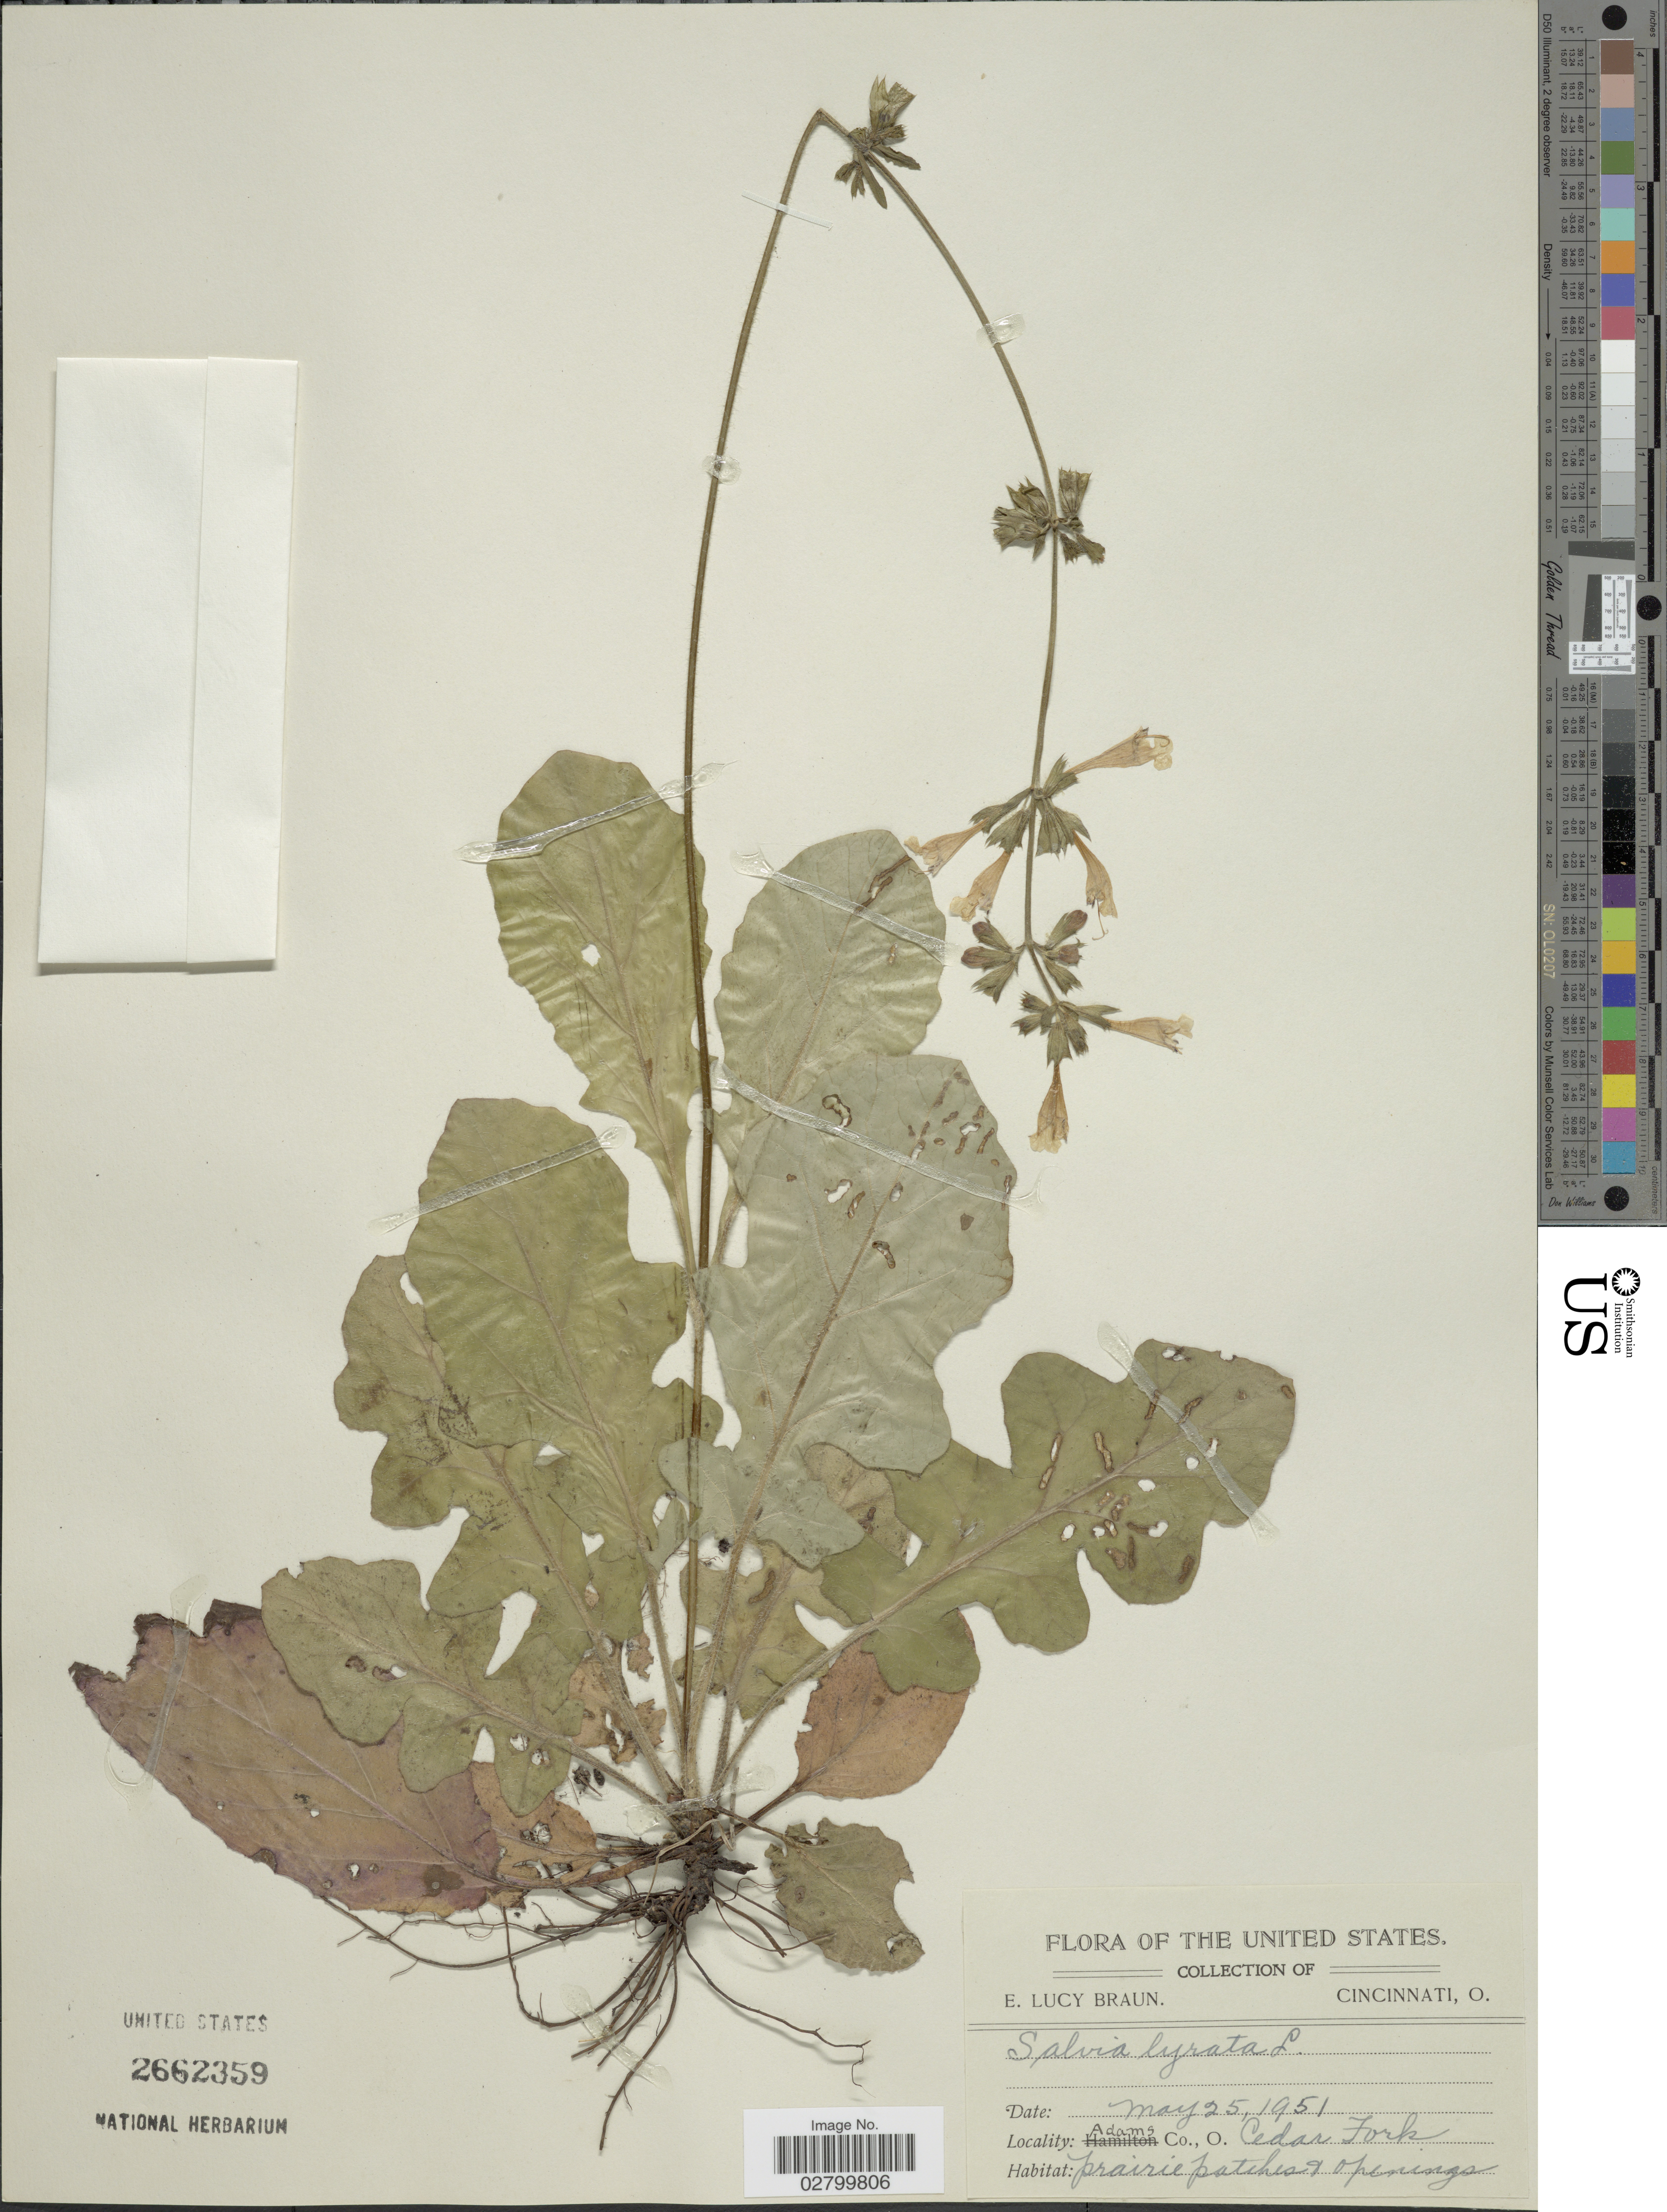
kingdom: Plantae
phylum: Tracheophyta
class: Magnoliopsida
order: Lamiales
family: Lamiaceae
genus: Salvia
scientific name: Salvia lyrata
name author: L.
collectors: E. L. Braun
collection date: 1951-05-25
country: United States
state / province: Ohio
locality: Adams Co., O. Cedar Fork.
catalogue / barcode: US 2662359